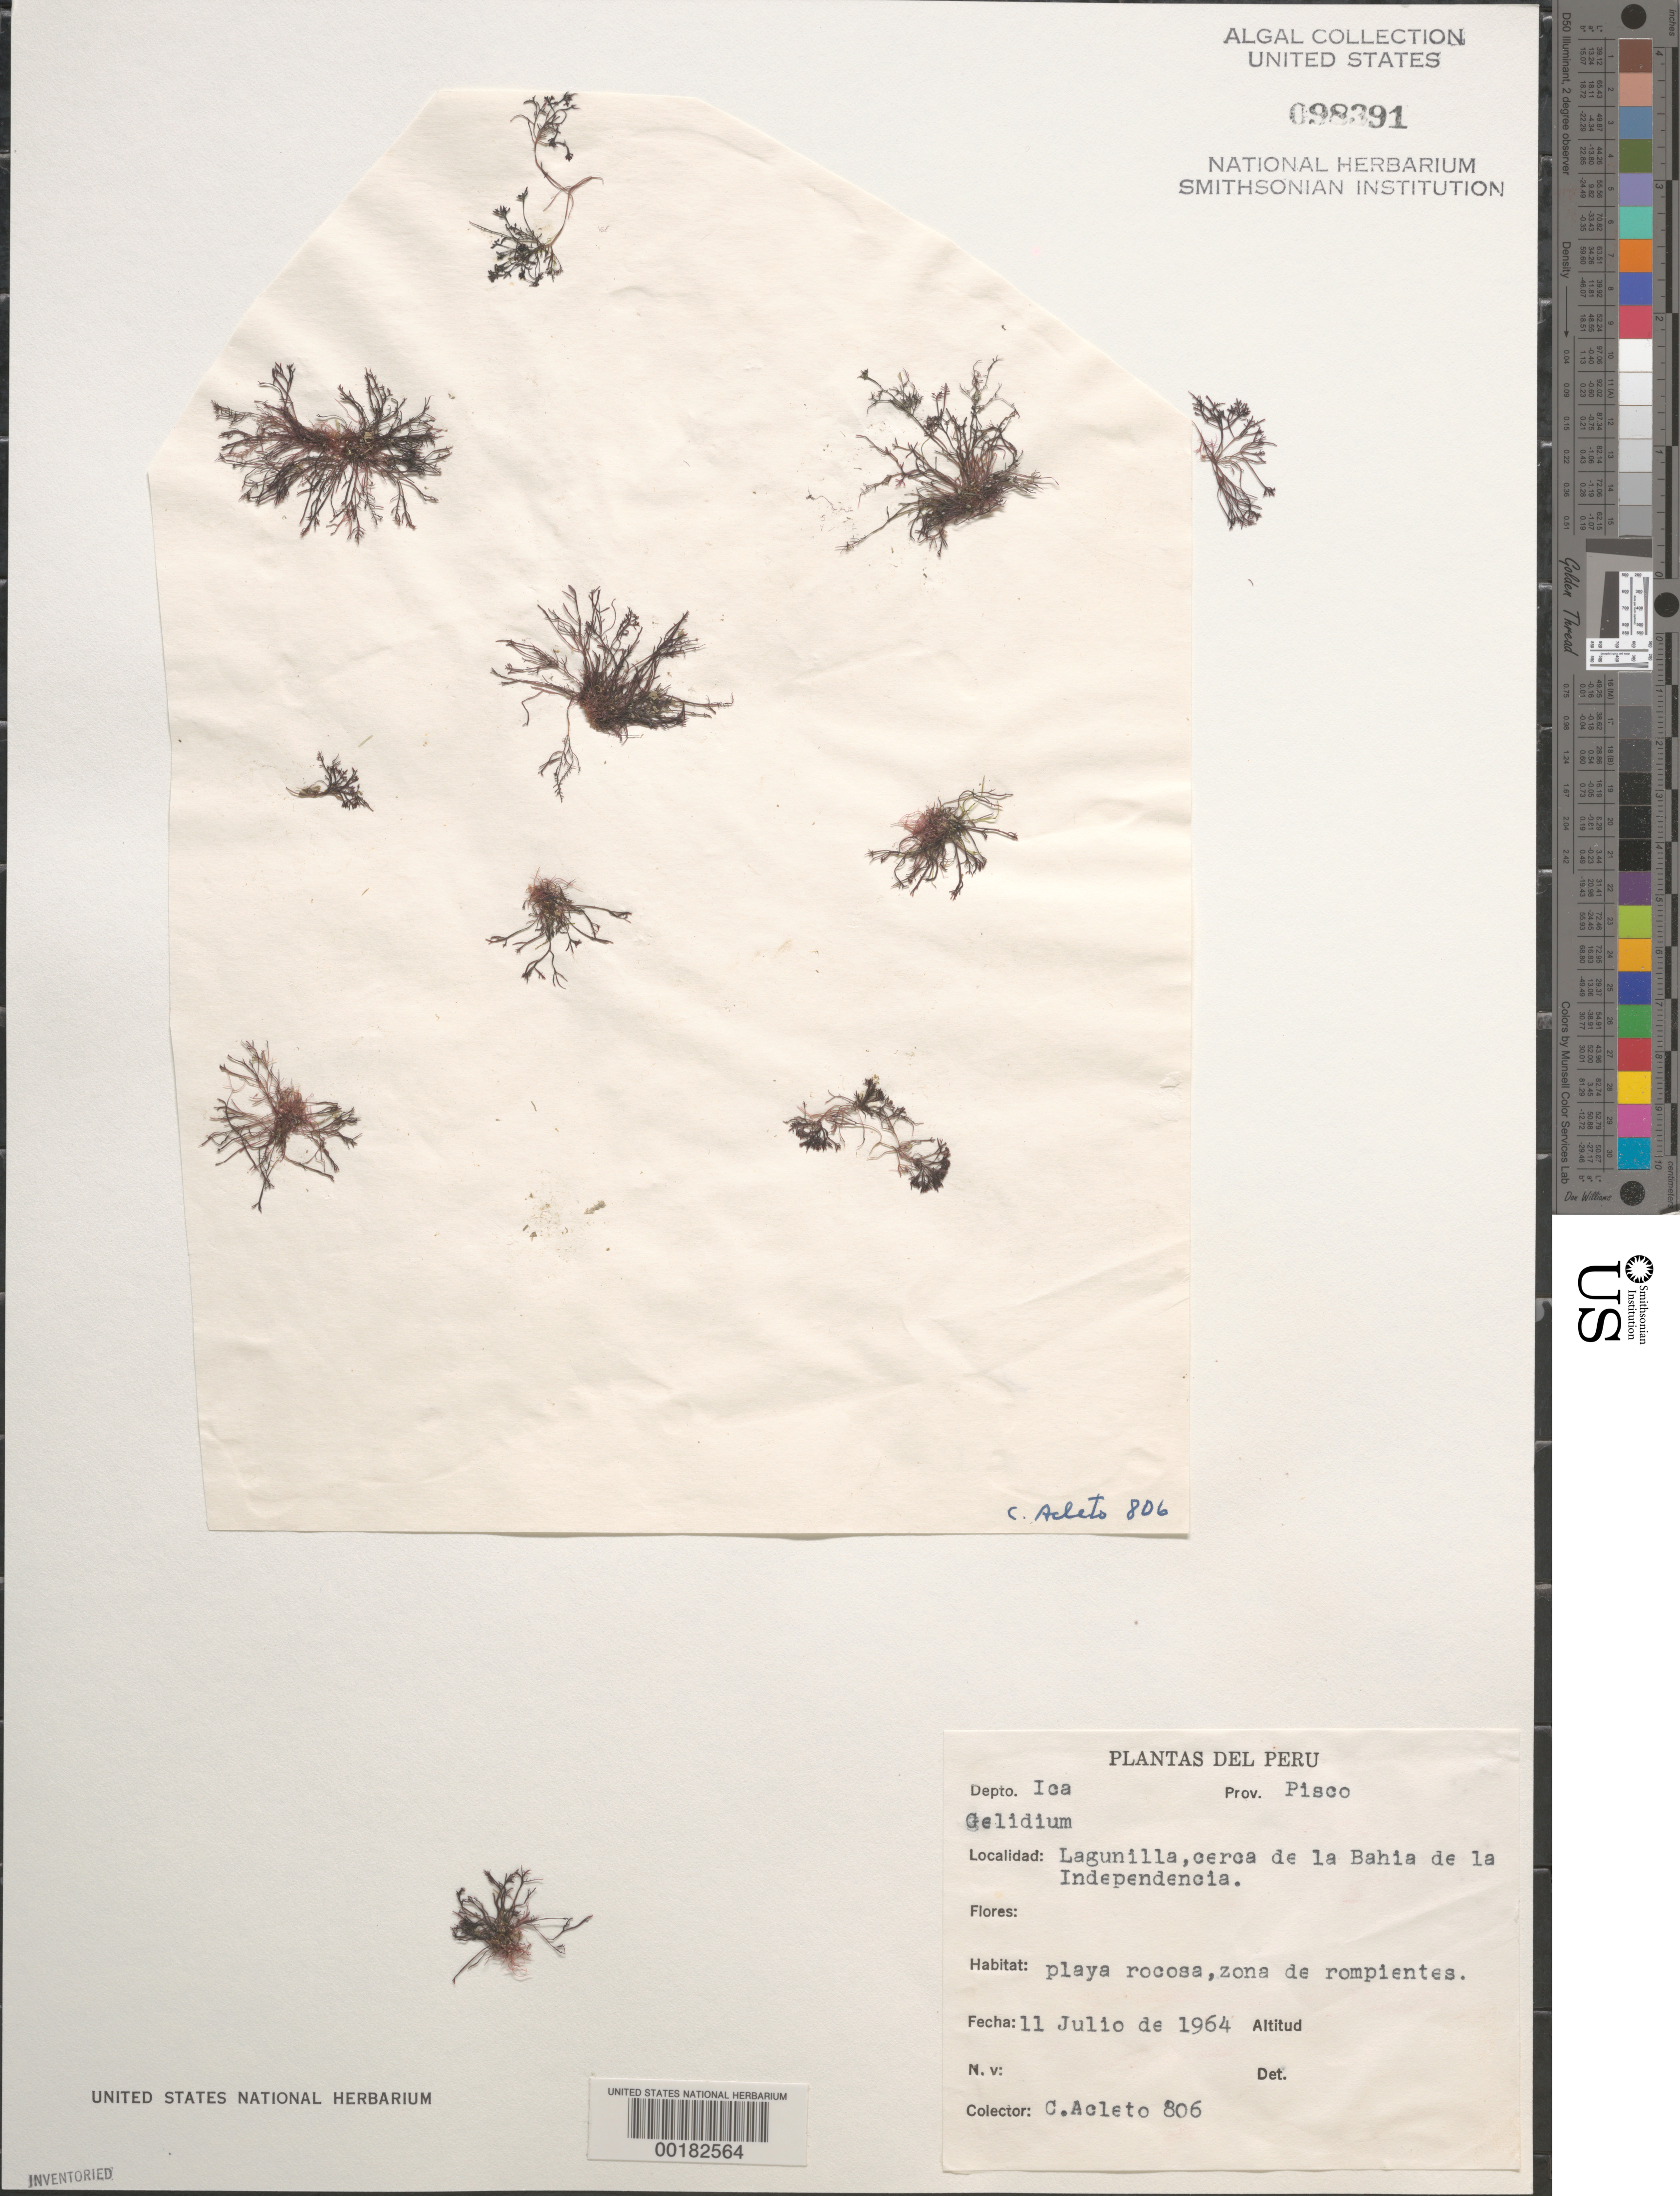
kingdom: Plantae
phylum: Rhodophyta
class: Florideophyceae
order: Gelidiales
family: Gelidiaceae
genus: Gelidium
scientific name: Gelidium sp.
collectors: C. Acleto O.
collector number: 806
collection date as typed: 11 Jul 1964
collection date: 1964-07-11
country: Peru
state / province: Ica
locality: Lagunilla, near Bahia de la Independencia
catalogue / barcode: US 98391